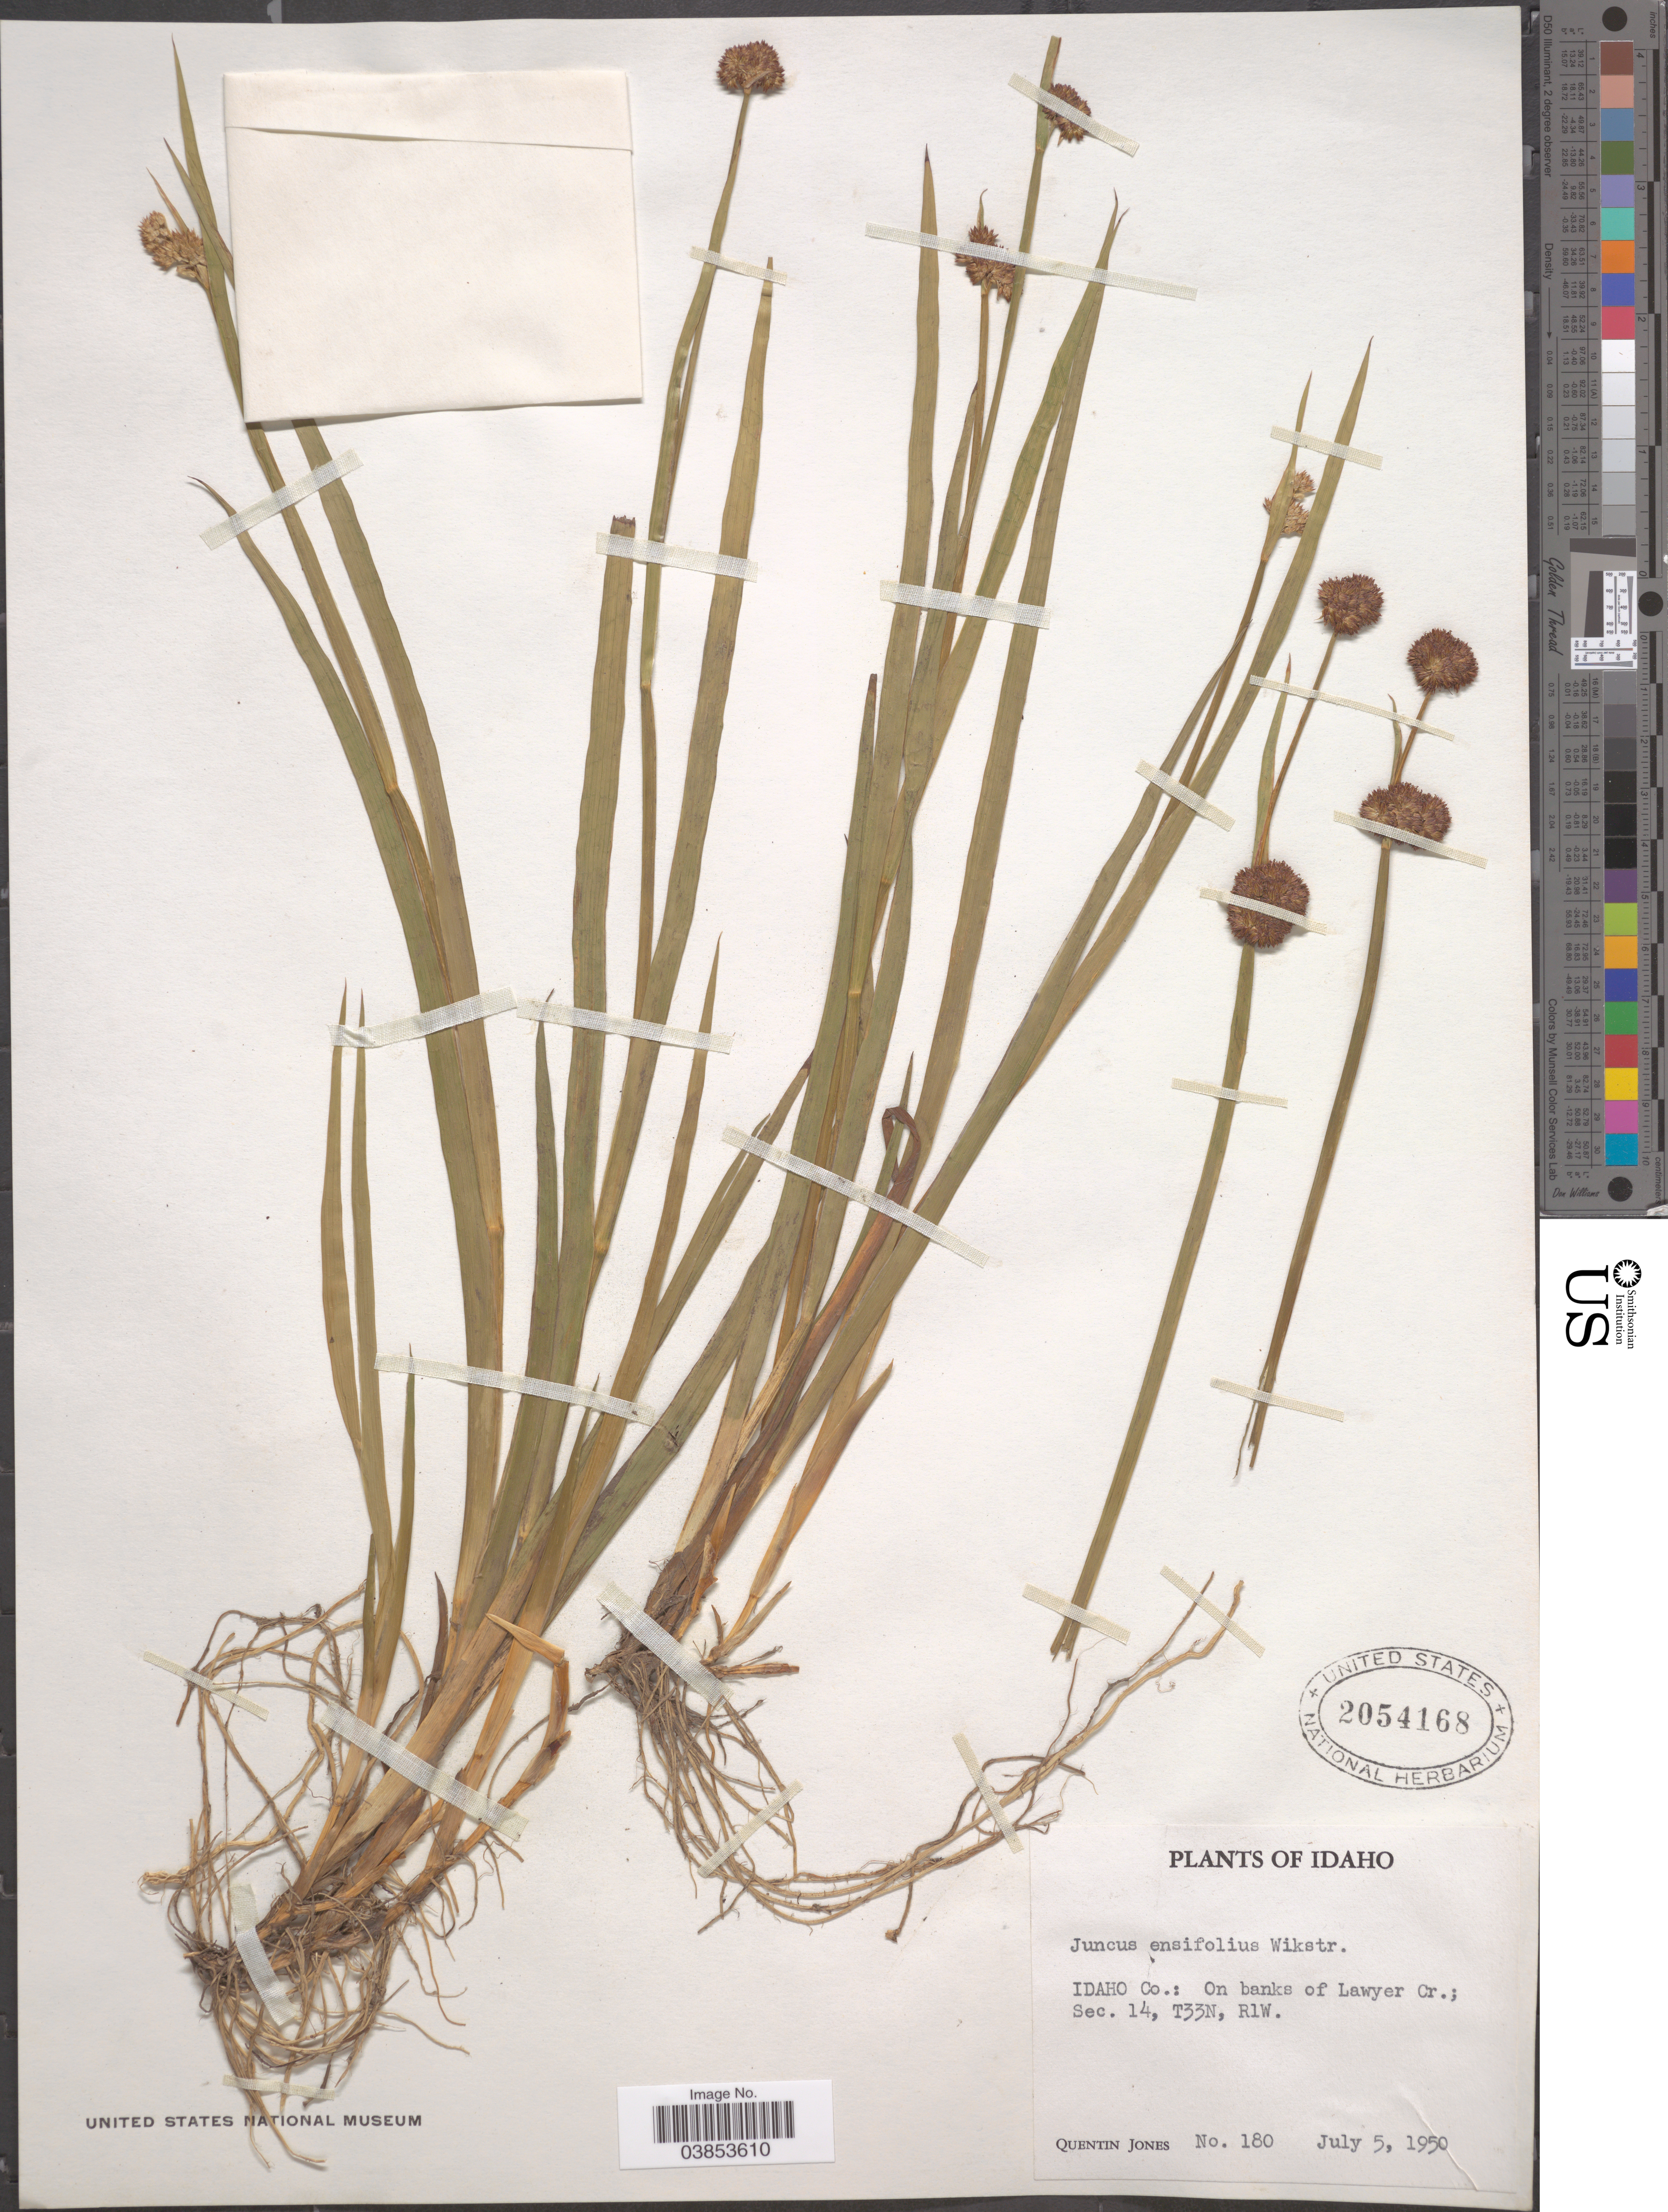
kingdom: Plantae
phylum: Tracheophyta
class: Liliopsida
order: Poales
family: Juncaceae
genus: Juncus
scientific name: Juncus ensifolius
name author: Wikstr.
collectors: Q. Jones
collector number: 180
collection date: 1950-07-05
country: United States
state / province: Idaho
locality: Idaho Co.: On banks of Lawyer Cr.; Sec. 14, T33N, R1W.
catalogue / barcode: US 2054168